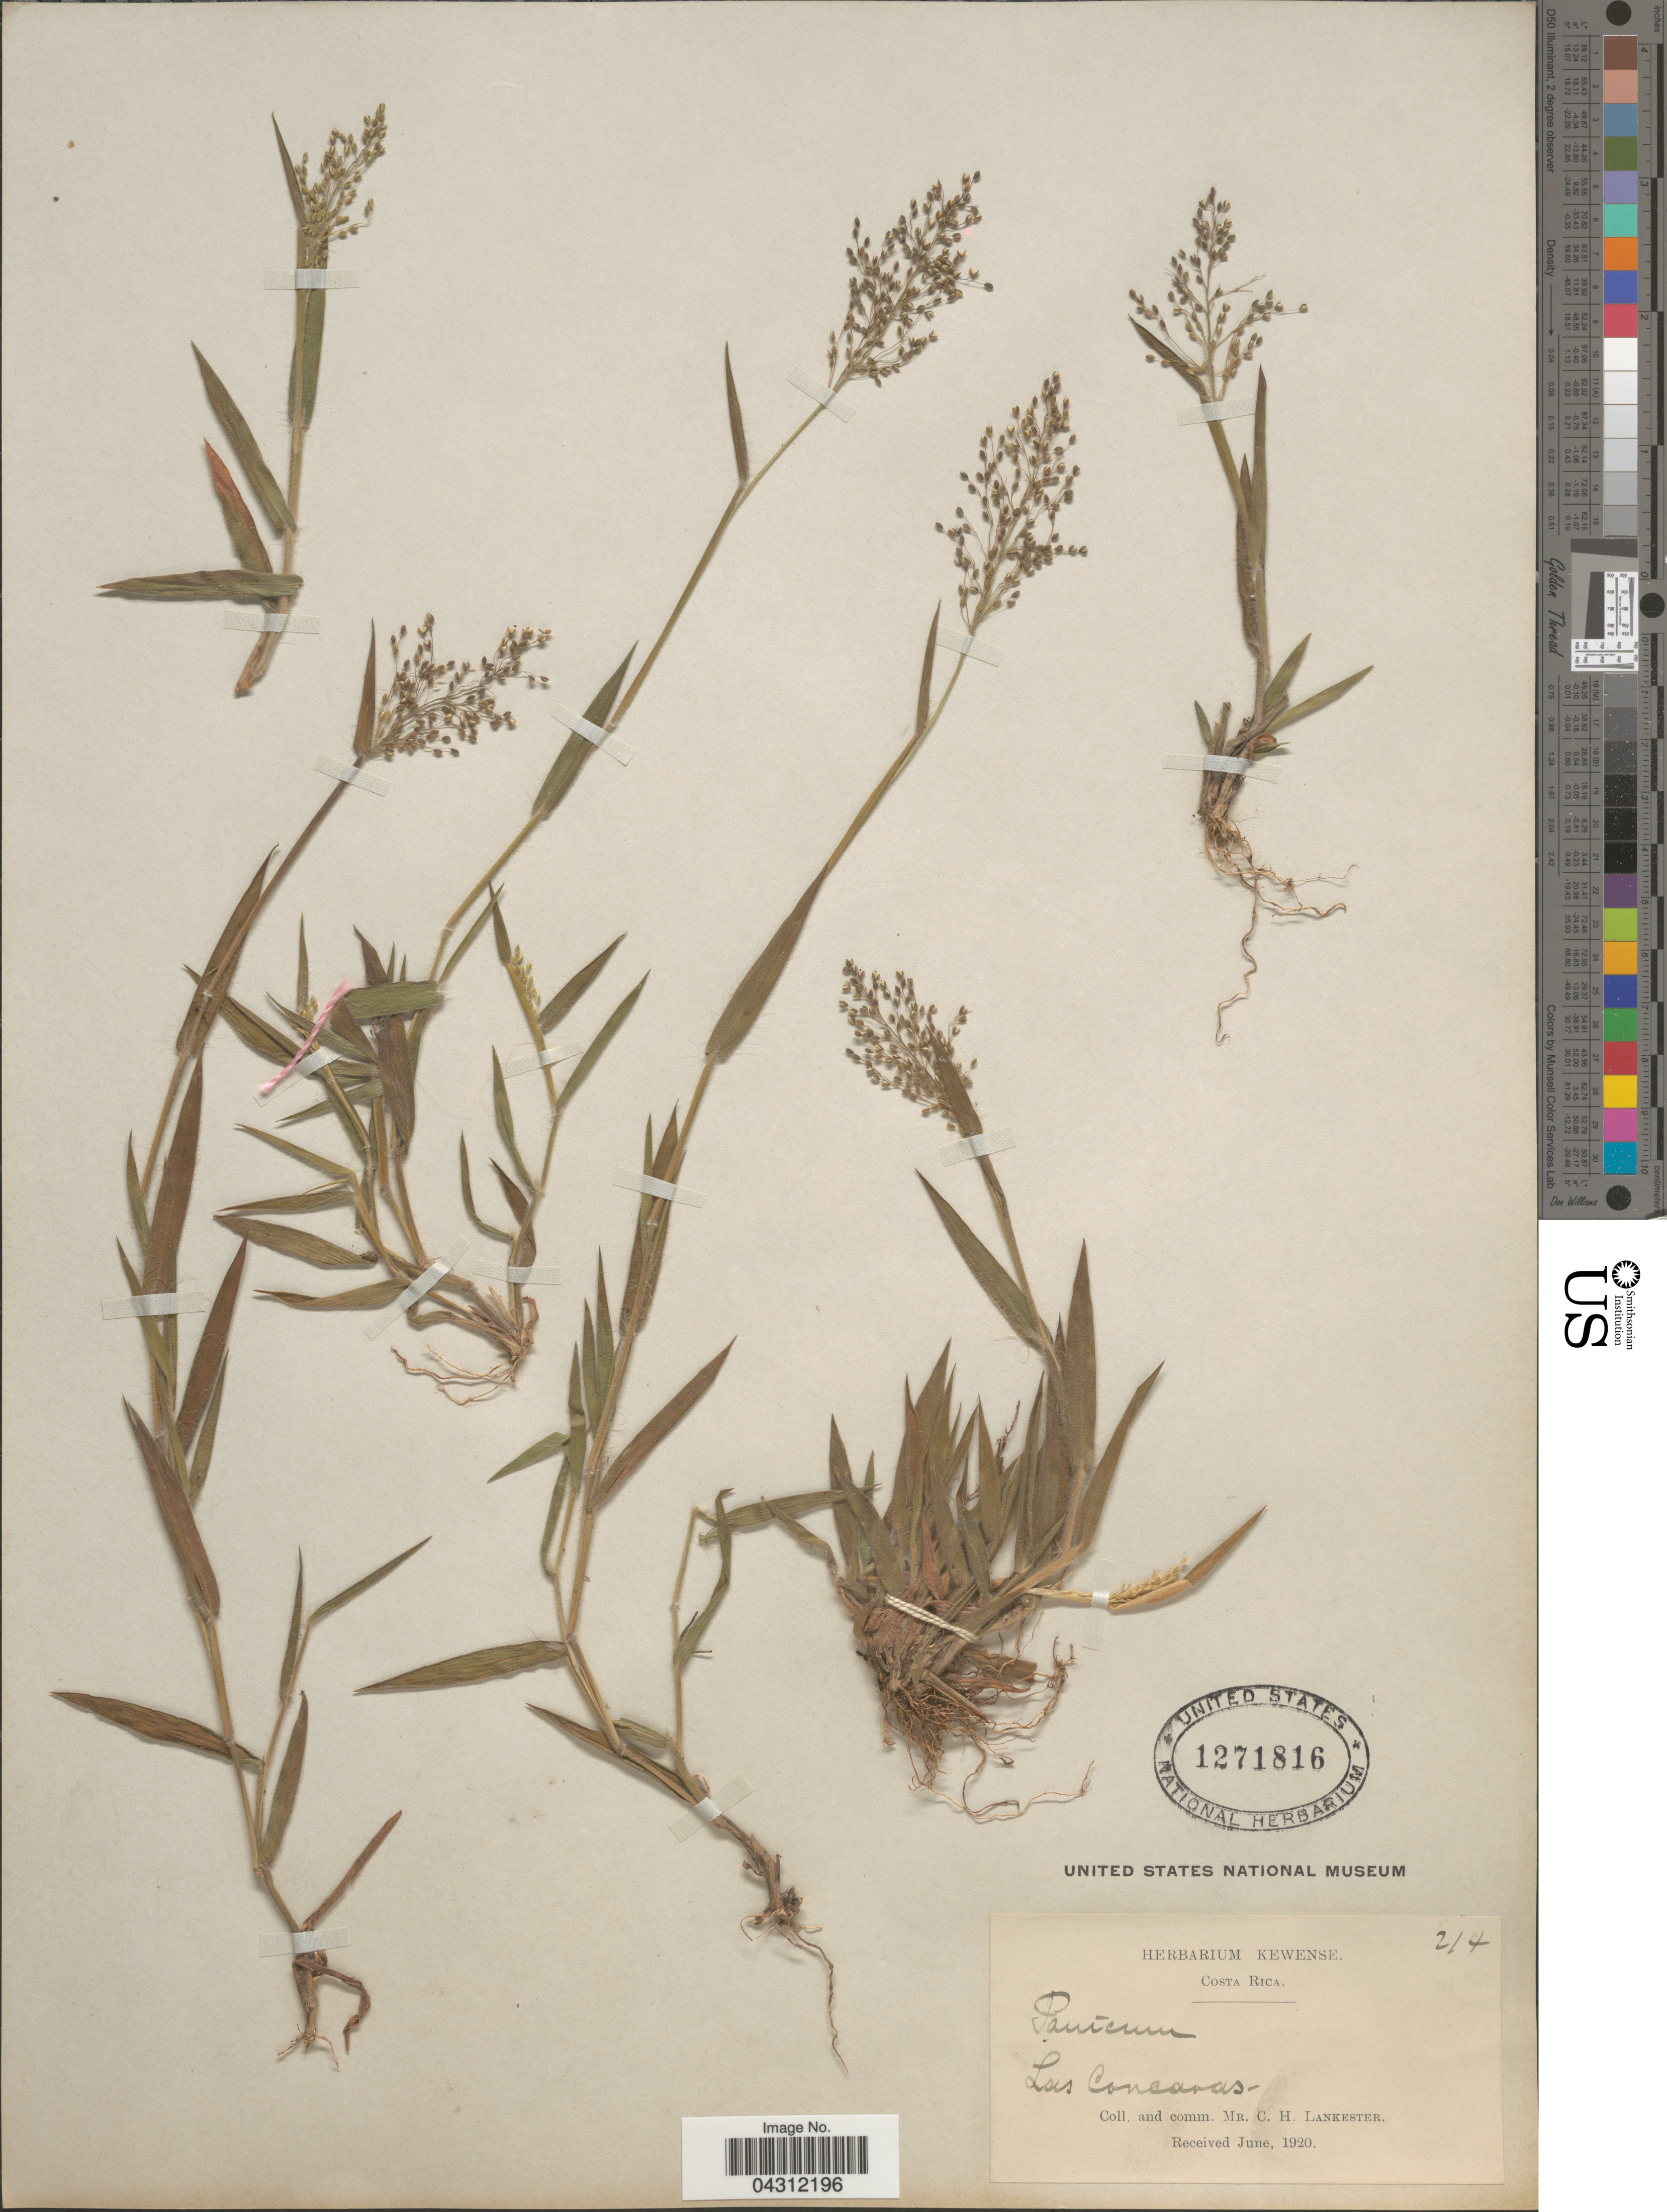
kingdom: Plantae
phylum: Tracheophyta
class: Liliopsida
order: Poales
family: Poaceae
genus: Dichanthelium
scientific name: Dichanthelium acuminatum var. acuminatum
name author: (Sw.) Gould & C.A. Clark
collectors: C. H. Lankester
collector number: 214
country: Costa Rica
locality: Las Concavas.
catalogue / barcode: US 1271816